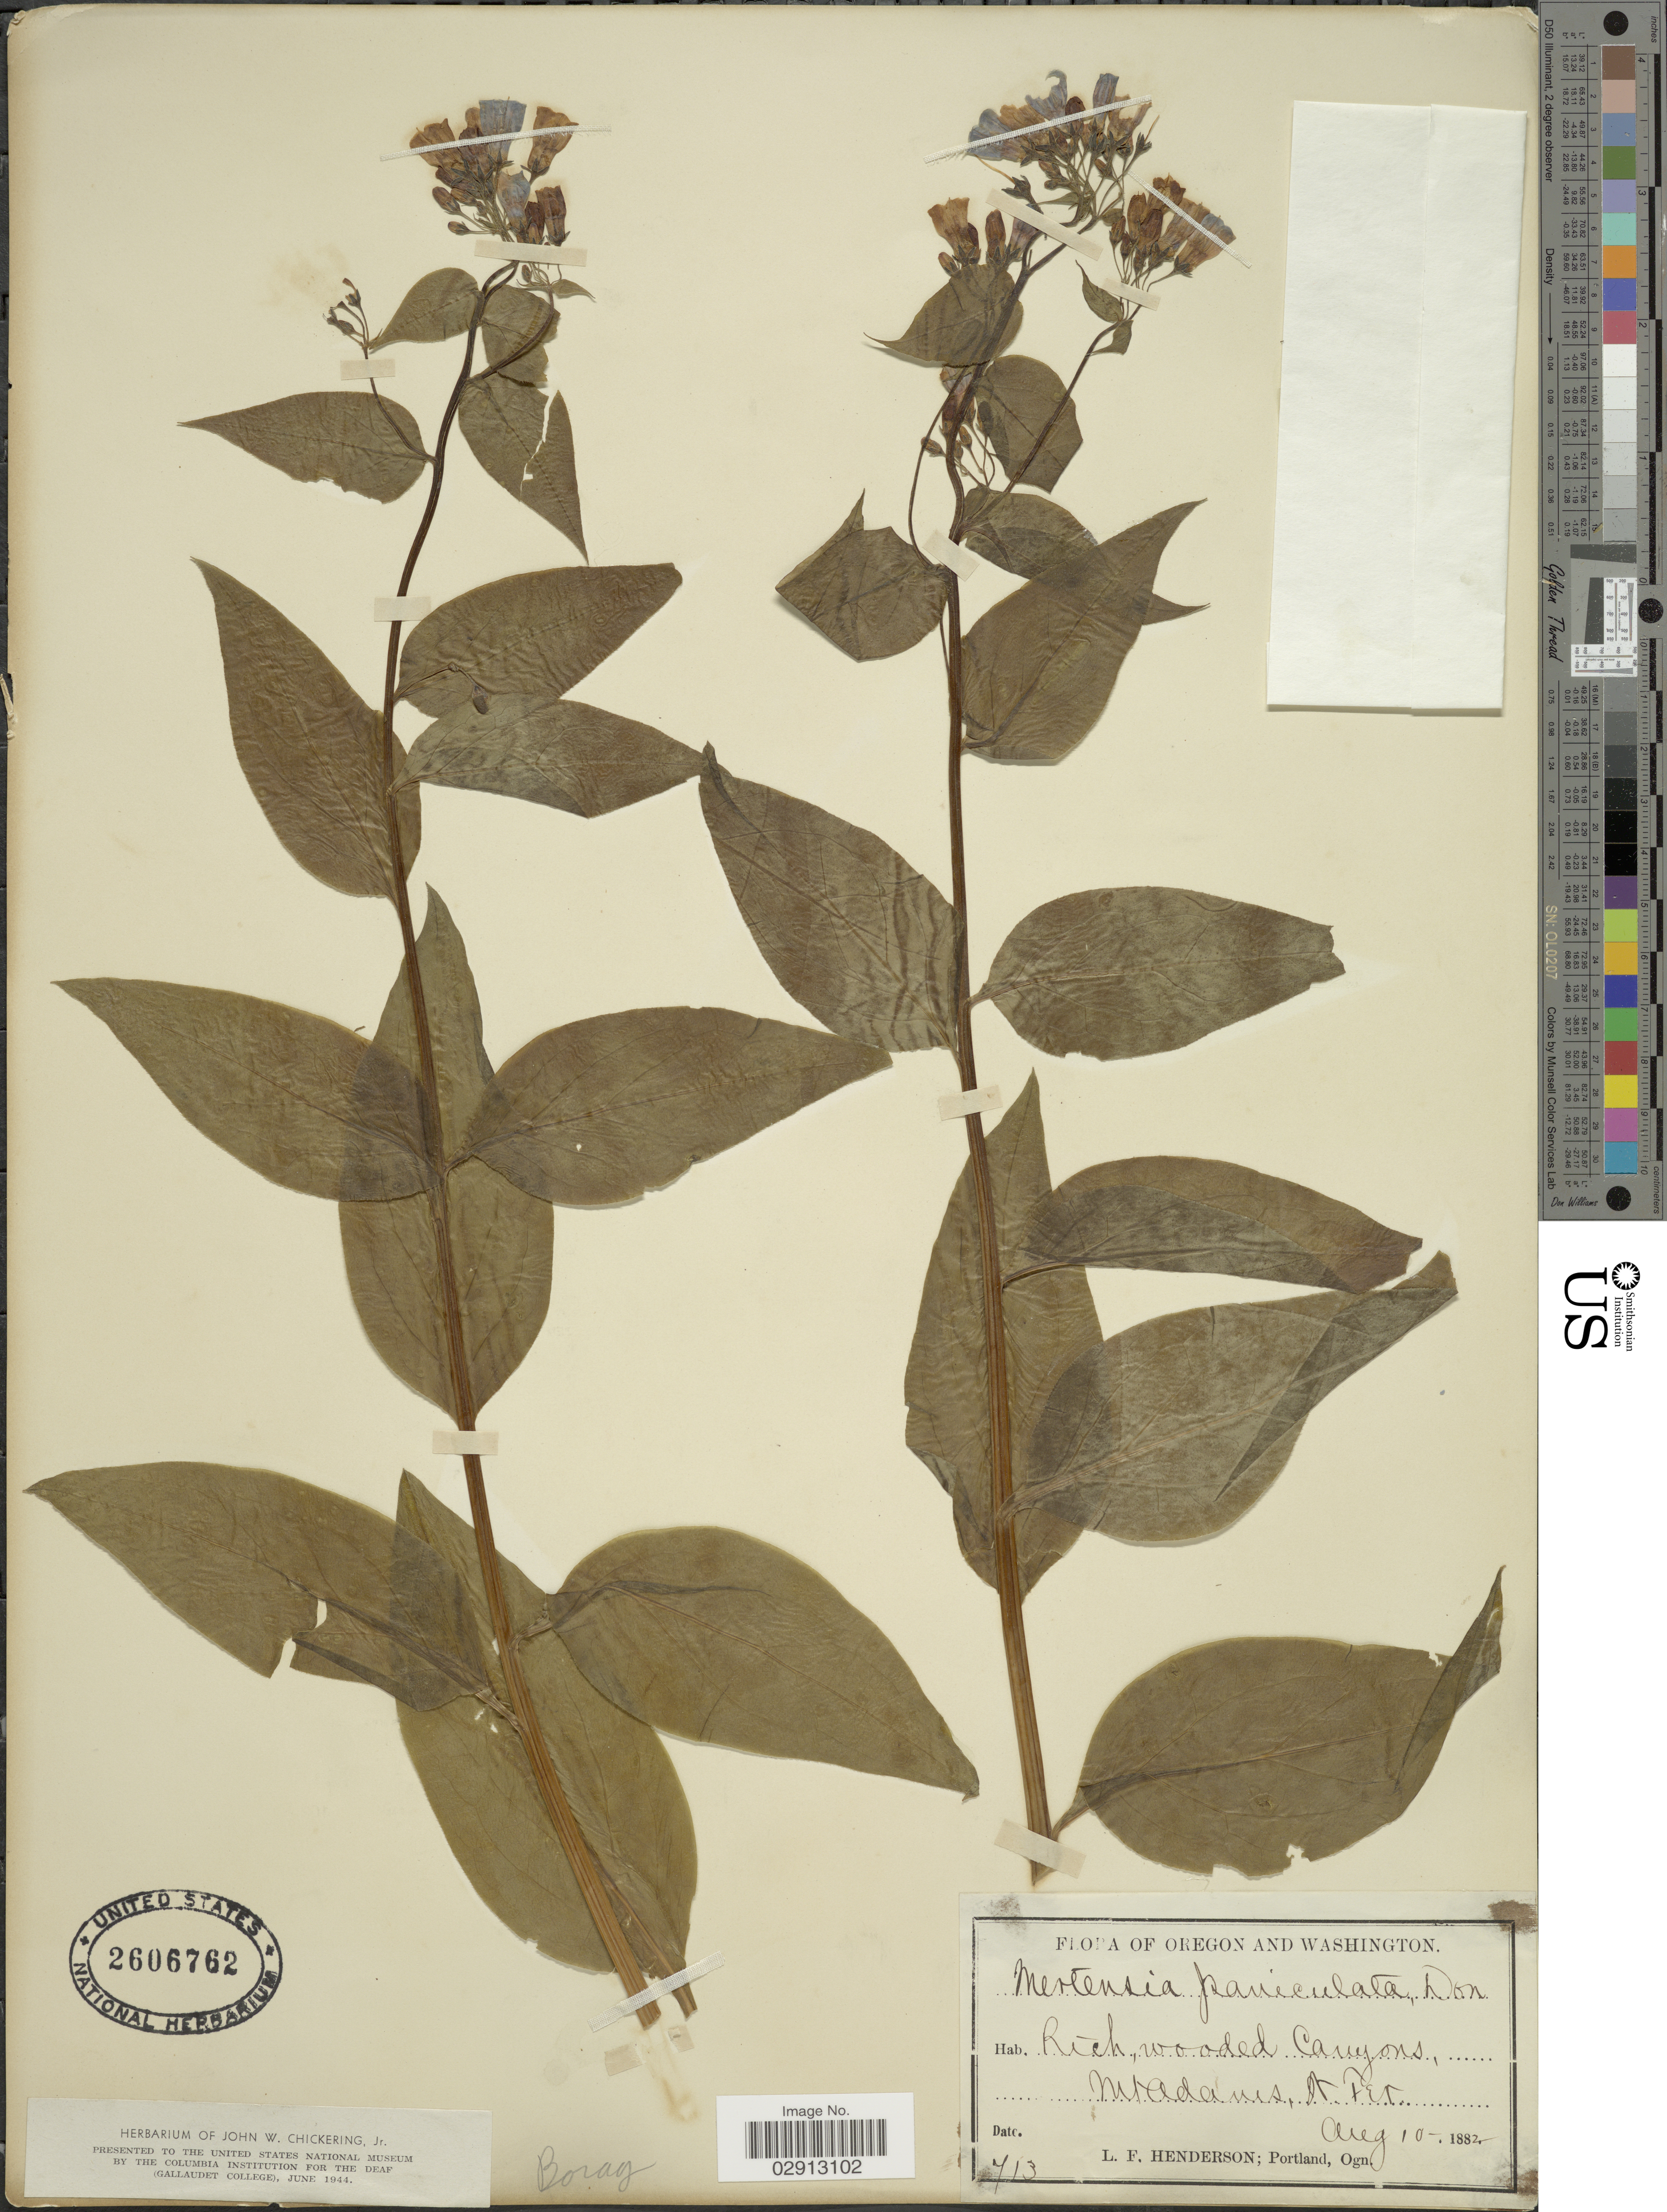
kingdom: Plantae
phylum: Tracheophyta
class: Magnoliopsida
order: Boraginales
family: Boraginaceae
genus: Mertensia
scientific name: Mertensia paniculata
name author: (Aiton) G. Don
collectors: L. Henderson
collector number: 713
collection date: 1882-08-10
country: United States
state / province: Washington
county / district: Yakima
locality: Oregon and Washington. Rich wooded Canyons, Mt. Adams, W. Ter.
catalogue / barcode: US 2606762